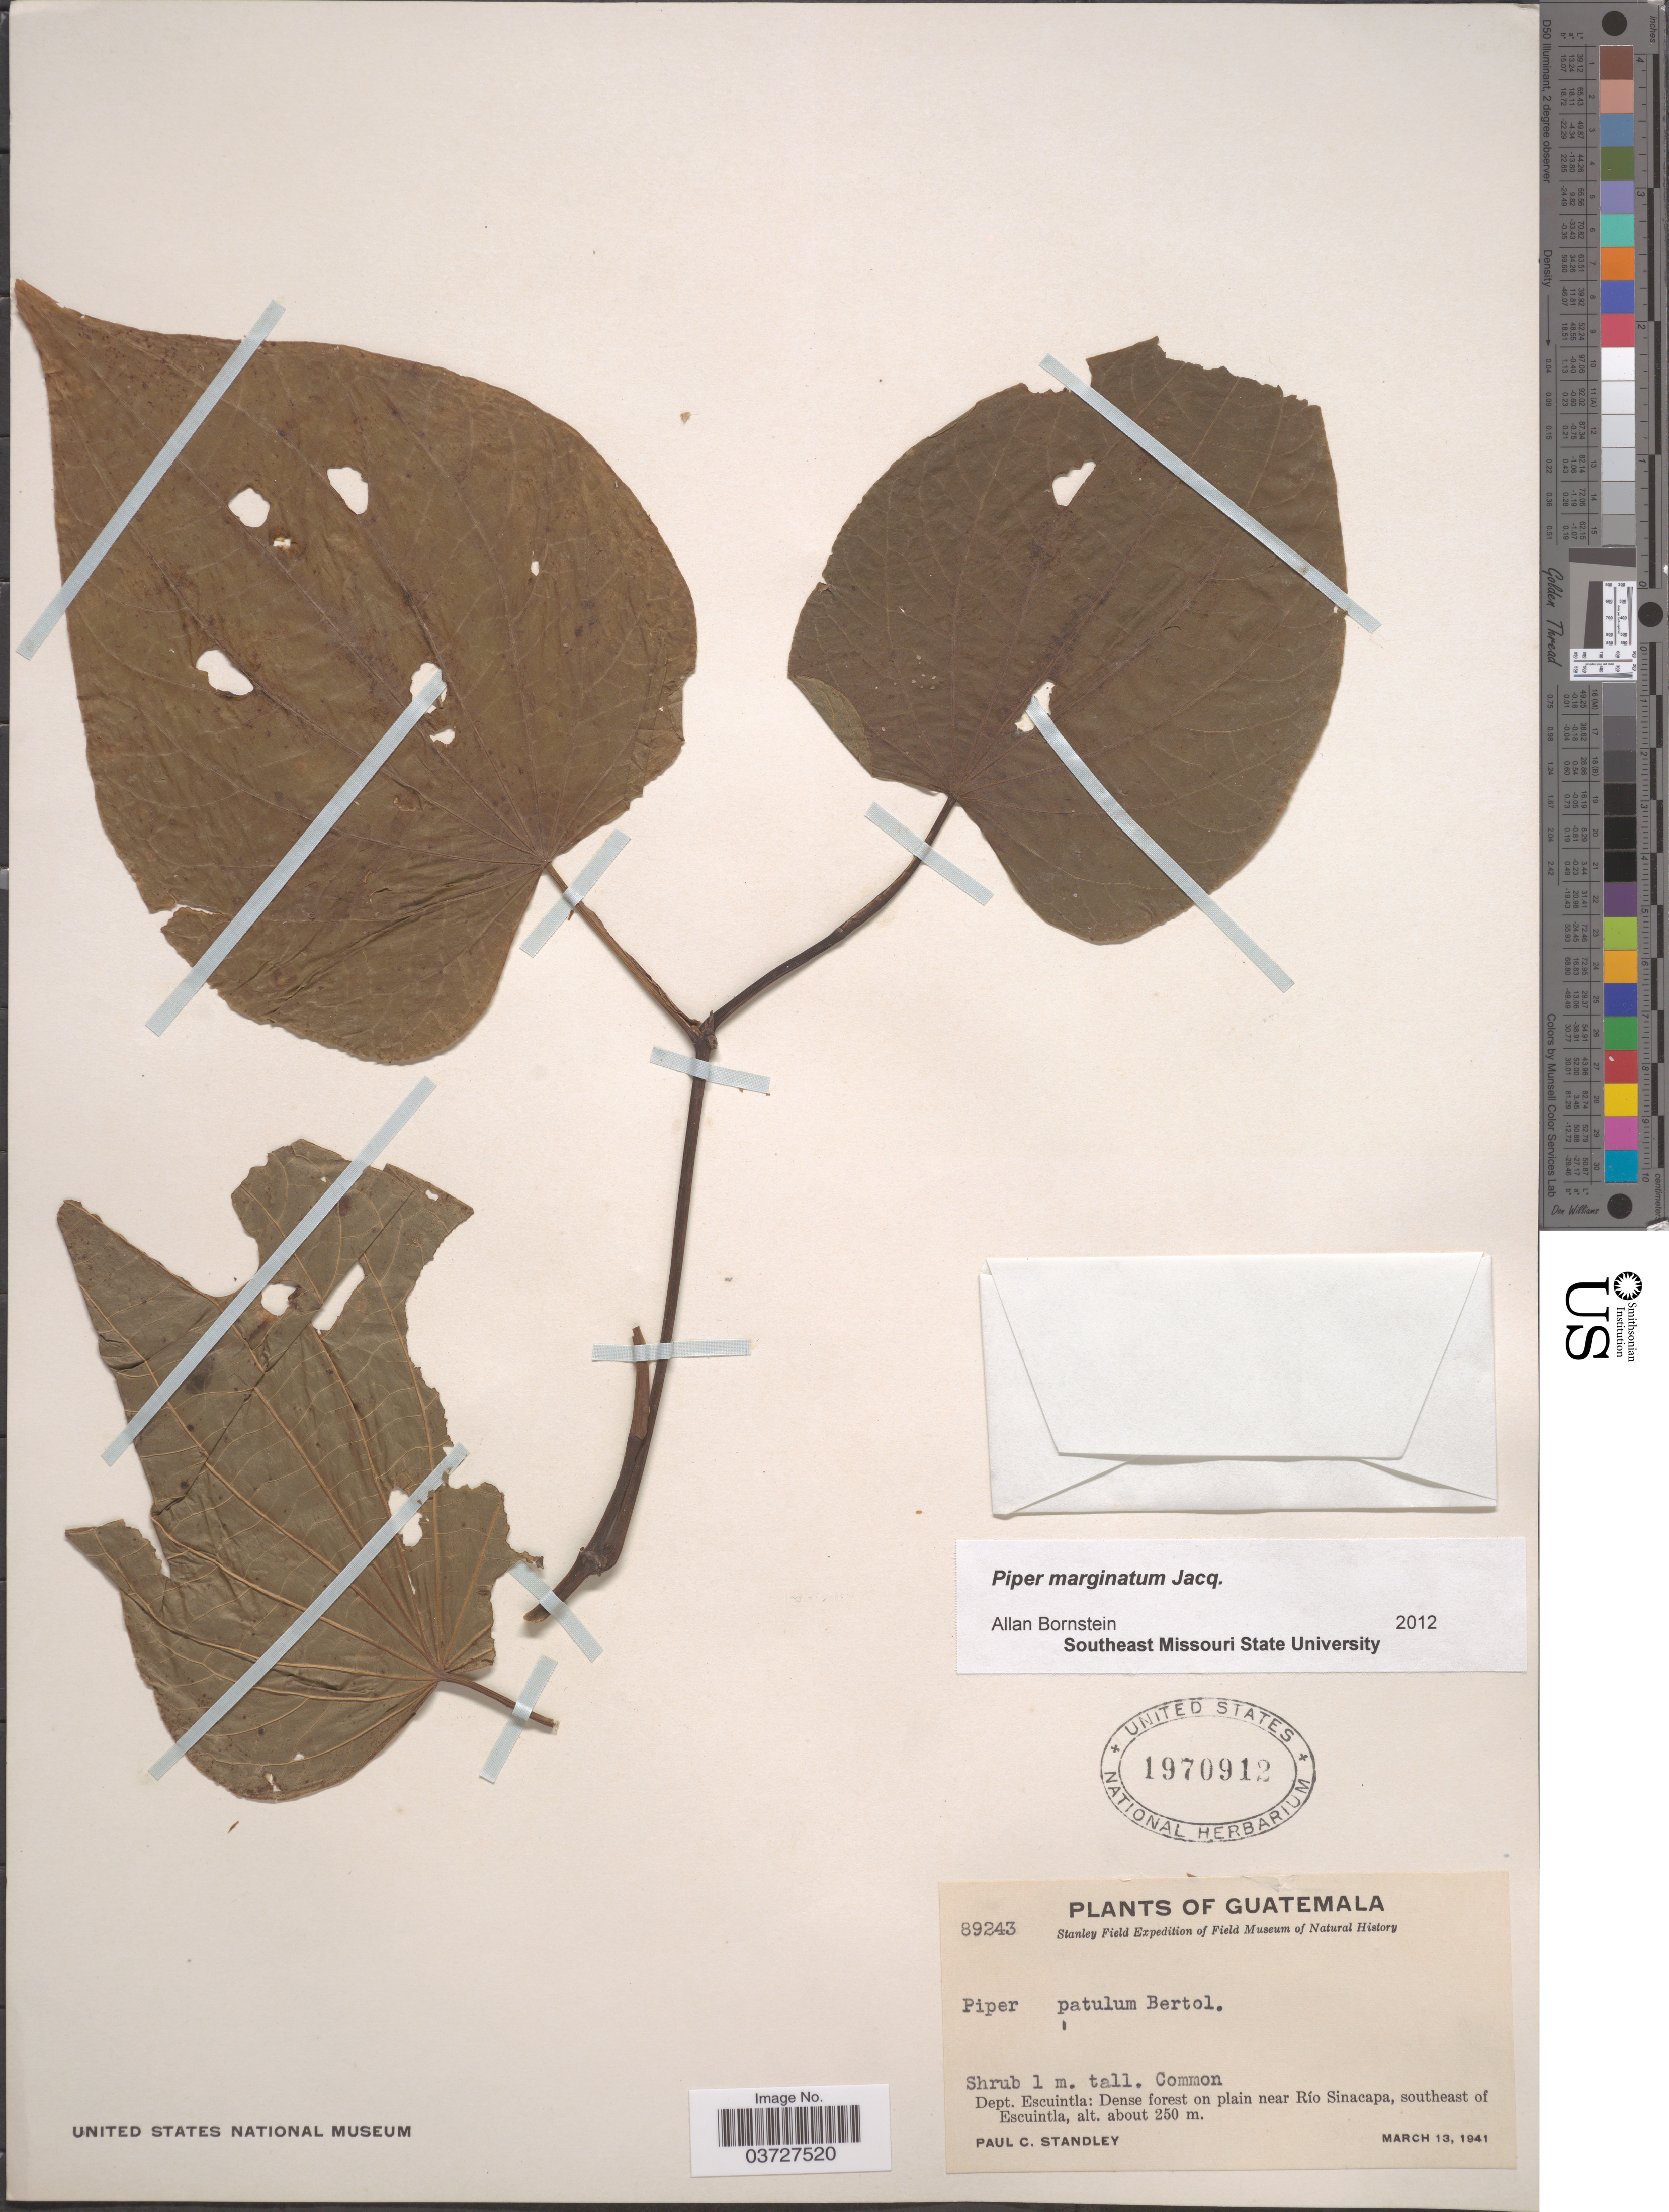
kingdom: Plantae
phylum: Tracheophyta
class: Magnoliopsida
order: Piperales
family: Piperaceae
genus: Piper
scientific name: Piper marginatum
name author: Jacq.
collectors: P. C. Standley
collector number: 89243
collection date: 1941-03-13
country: Guatemala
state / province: Escuintla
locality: Dept. Escuintla: Dense forest on plain near Río Sinacapa, southeast of Escuintla.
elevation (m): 250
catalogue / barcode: US 1970912